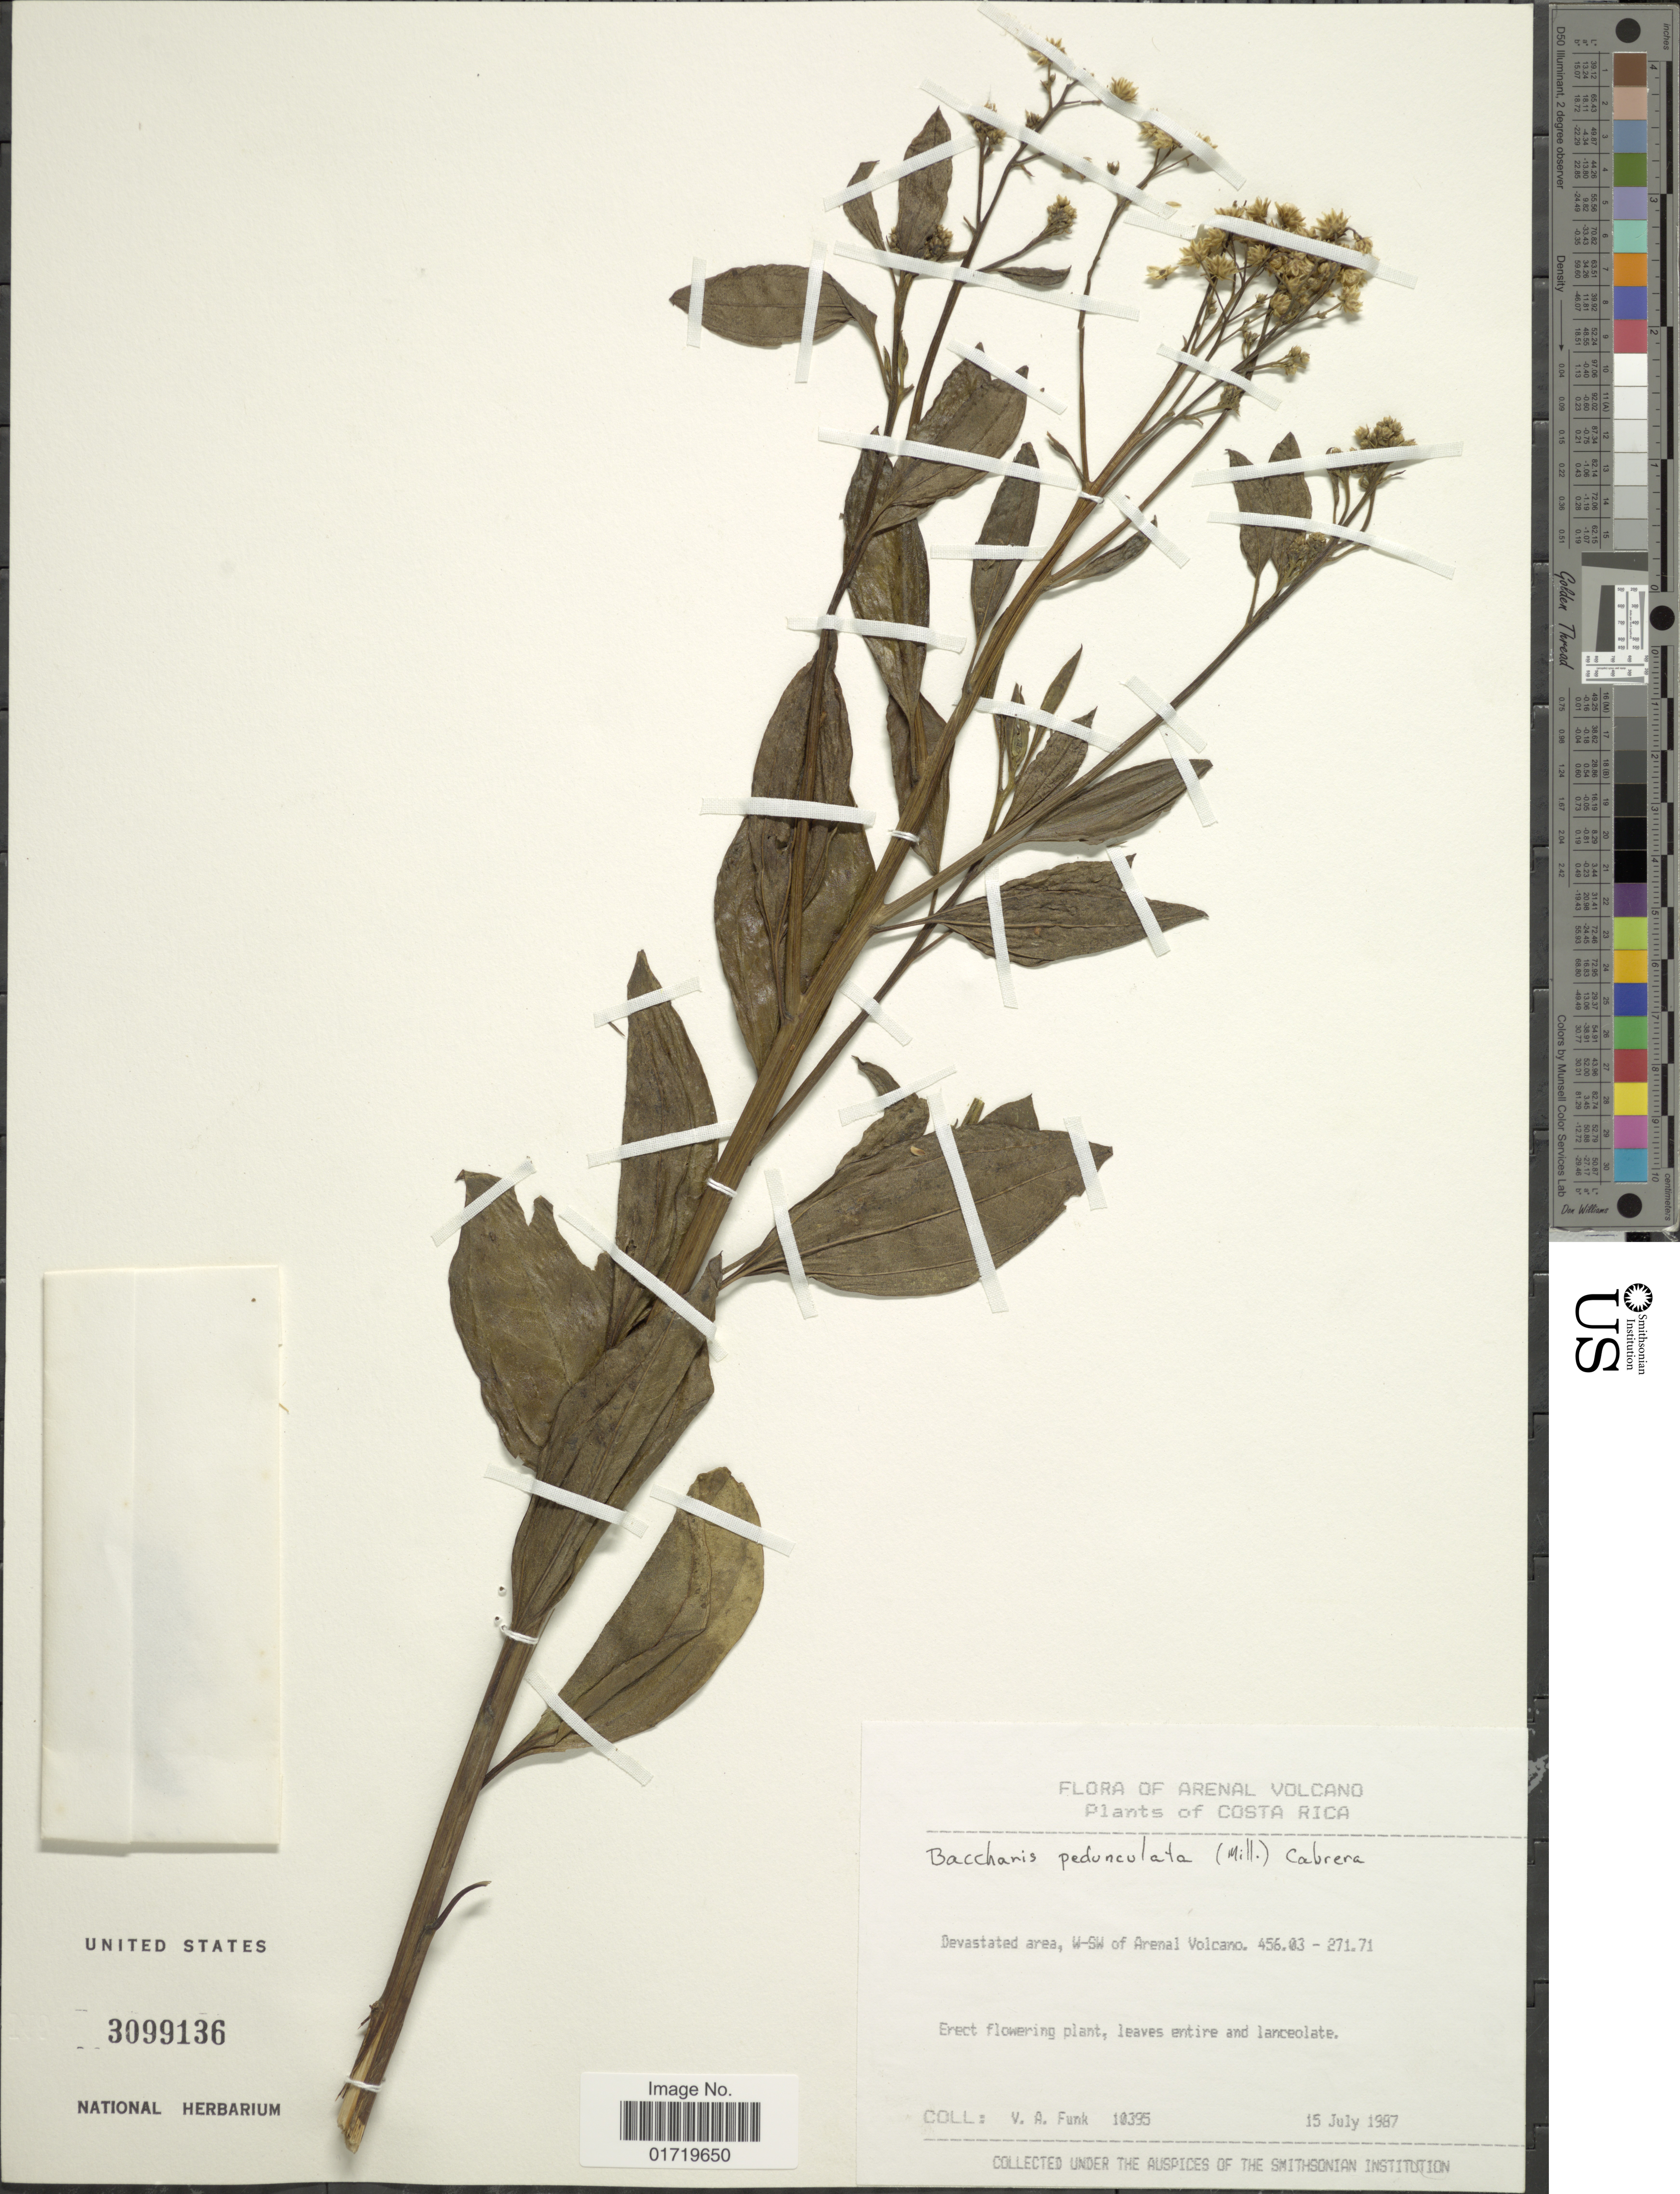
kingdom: Plantae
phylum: Tracheophyta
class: Magnoliopsida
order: Asterales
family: Asteraceae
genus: Baccharis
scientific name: Baccharis pedunculata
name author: (Mill.) Cabrera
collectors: V. Funk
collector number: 10395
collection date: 1987-07-15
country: Costa Rica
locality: Devastated area, W-SW of Arenal Volcano 456.03 - 271.71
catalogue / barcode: US 3099136